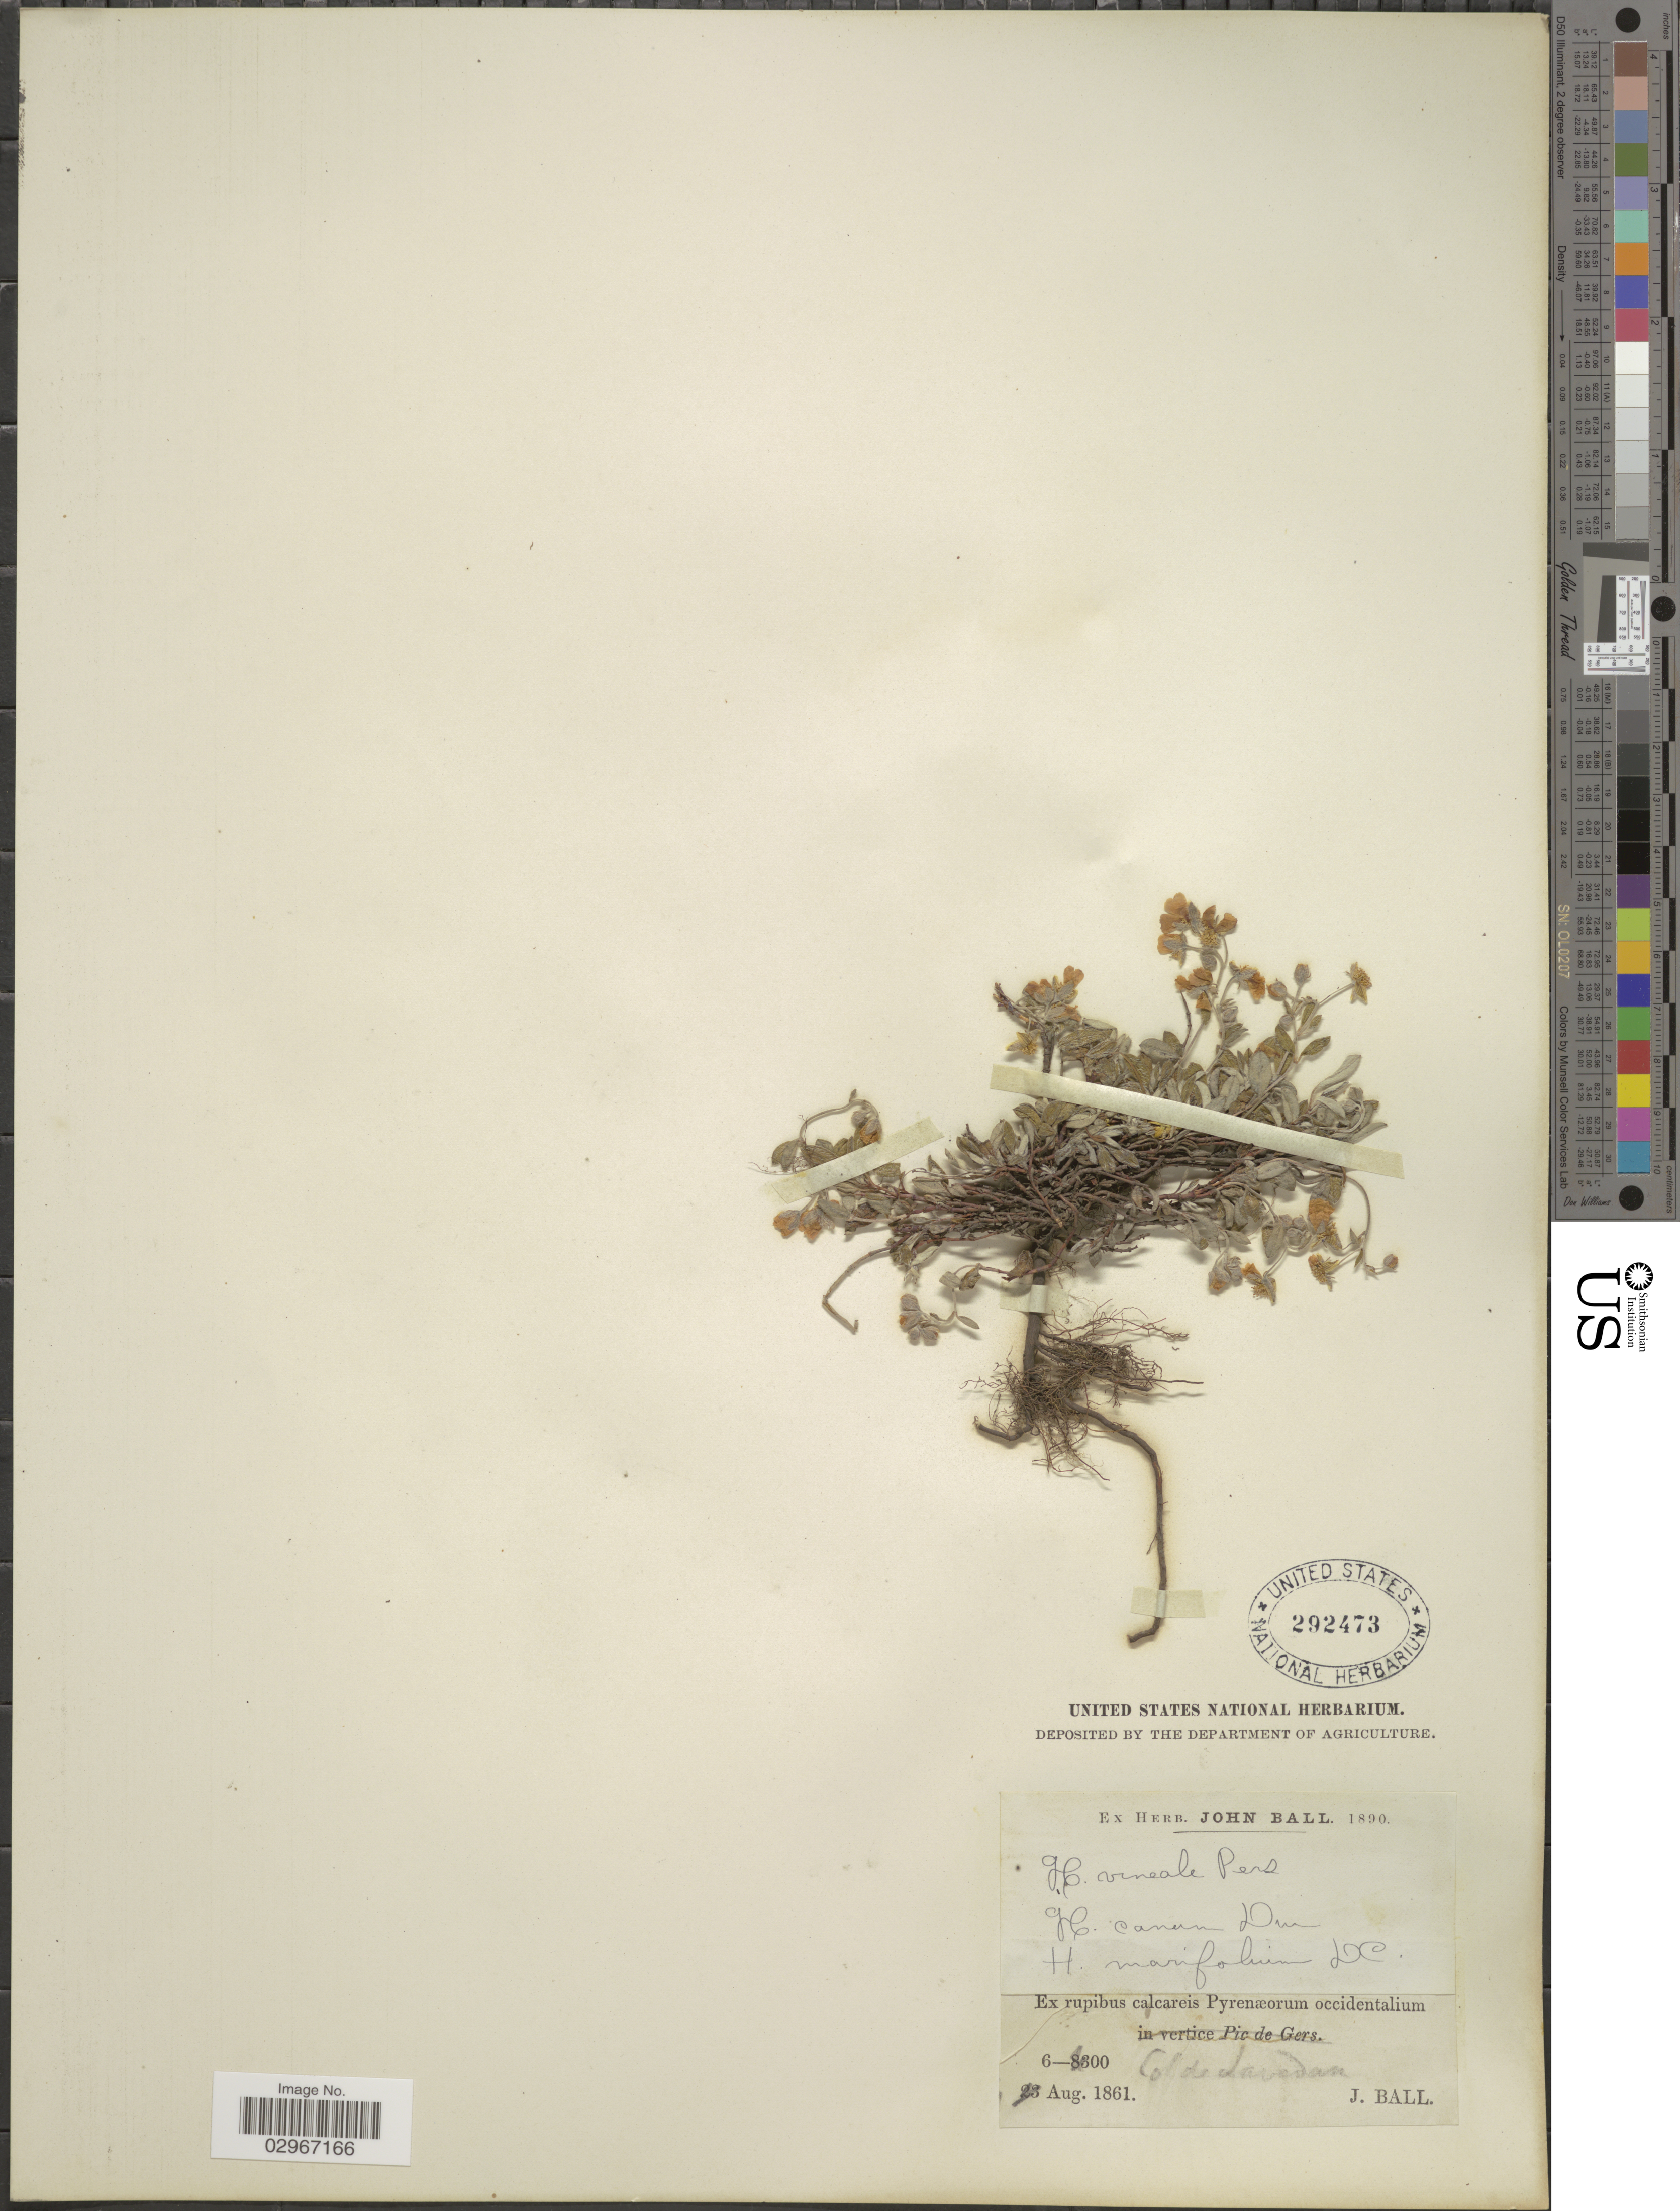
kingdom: Plantae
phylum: Tracheophyta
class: Magnoliopsida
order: Malvales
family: Cistaceae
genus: Helianthemum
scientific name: Helianthemum vineale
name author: (Desf.) Pers.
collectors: J. Ball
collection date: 1861-08-01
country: France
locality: Ex rupibus calcareis Pyrenæorum occidentalium Col de Lavedan.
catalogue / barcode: US 292473